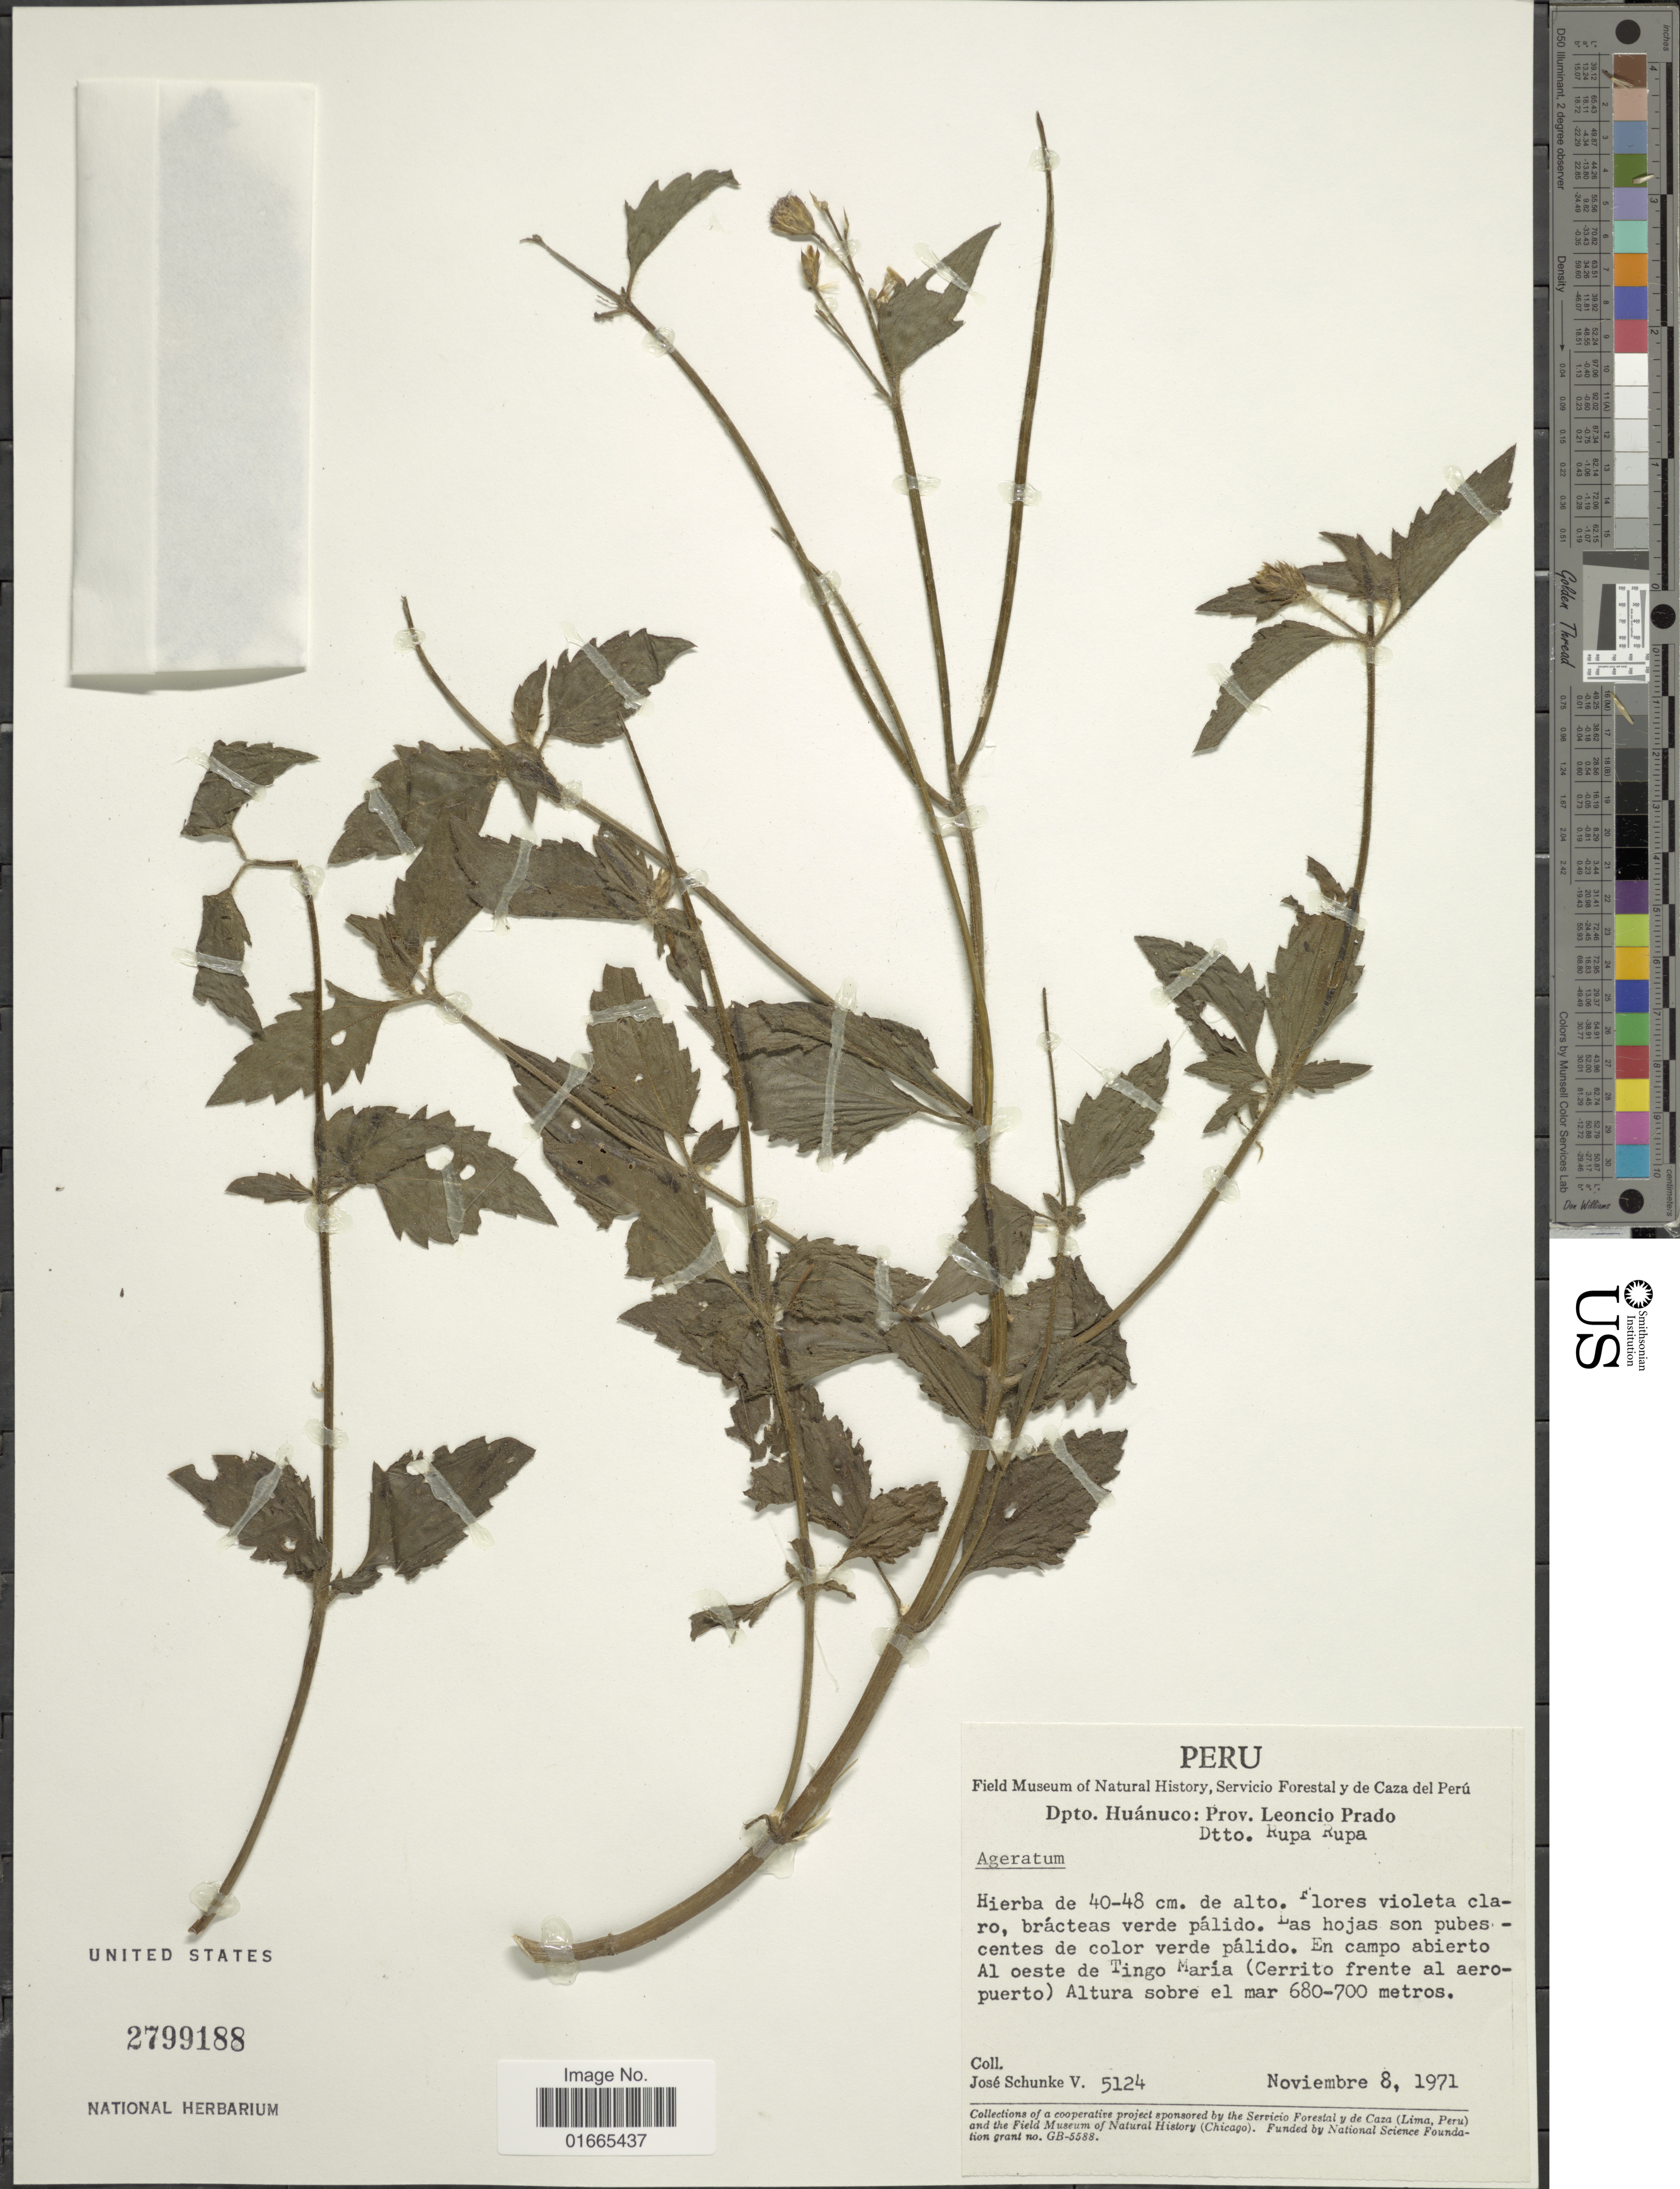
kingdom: Plantae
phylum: Tracheophyta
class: Magnoliopsida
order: Asterales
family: Asteraceae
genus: Praxelis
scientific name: Praxelis clematidea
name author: (Griseb.) R.M. King & H. Rob.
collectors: J. Schunke Vigo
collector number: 5124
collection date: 1971-11-08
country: Peru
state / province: Huánuco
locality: Dpto. Huánuco: Prov. Leoncio Prado, Dtto. Rupa Rupa, Al oeste de Tingo María (Cerrito frente al aeropuerto).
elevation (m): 680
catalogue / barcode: US 2799188